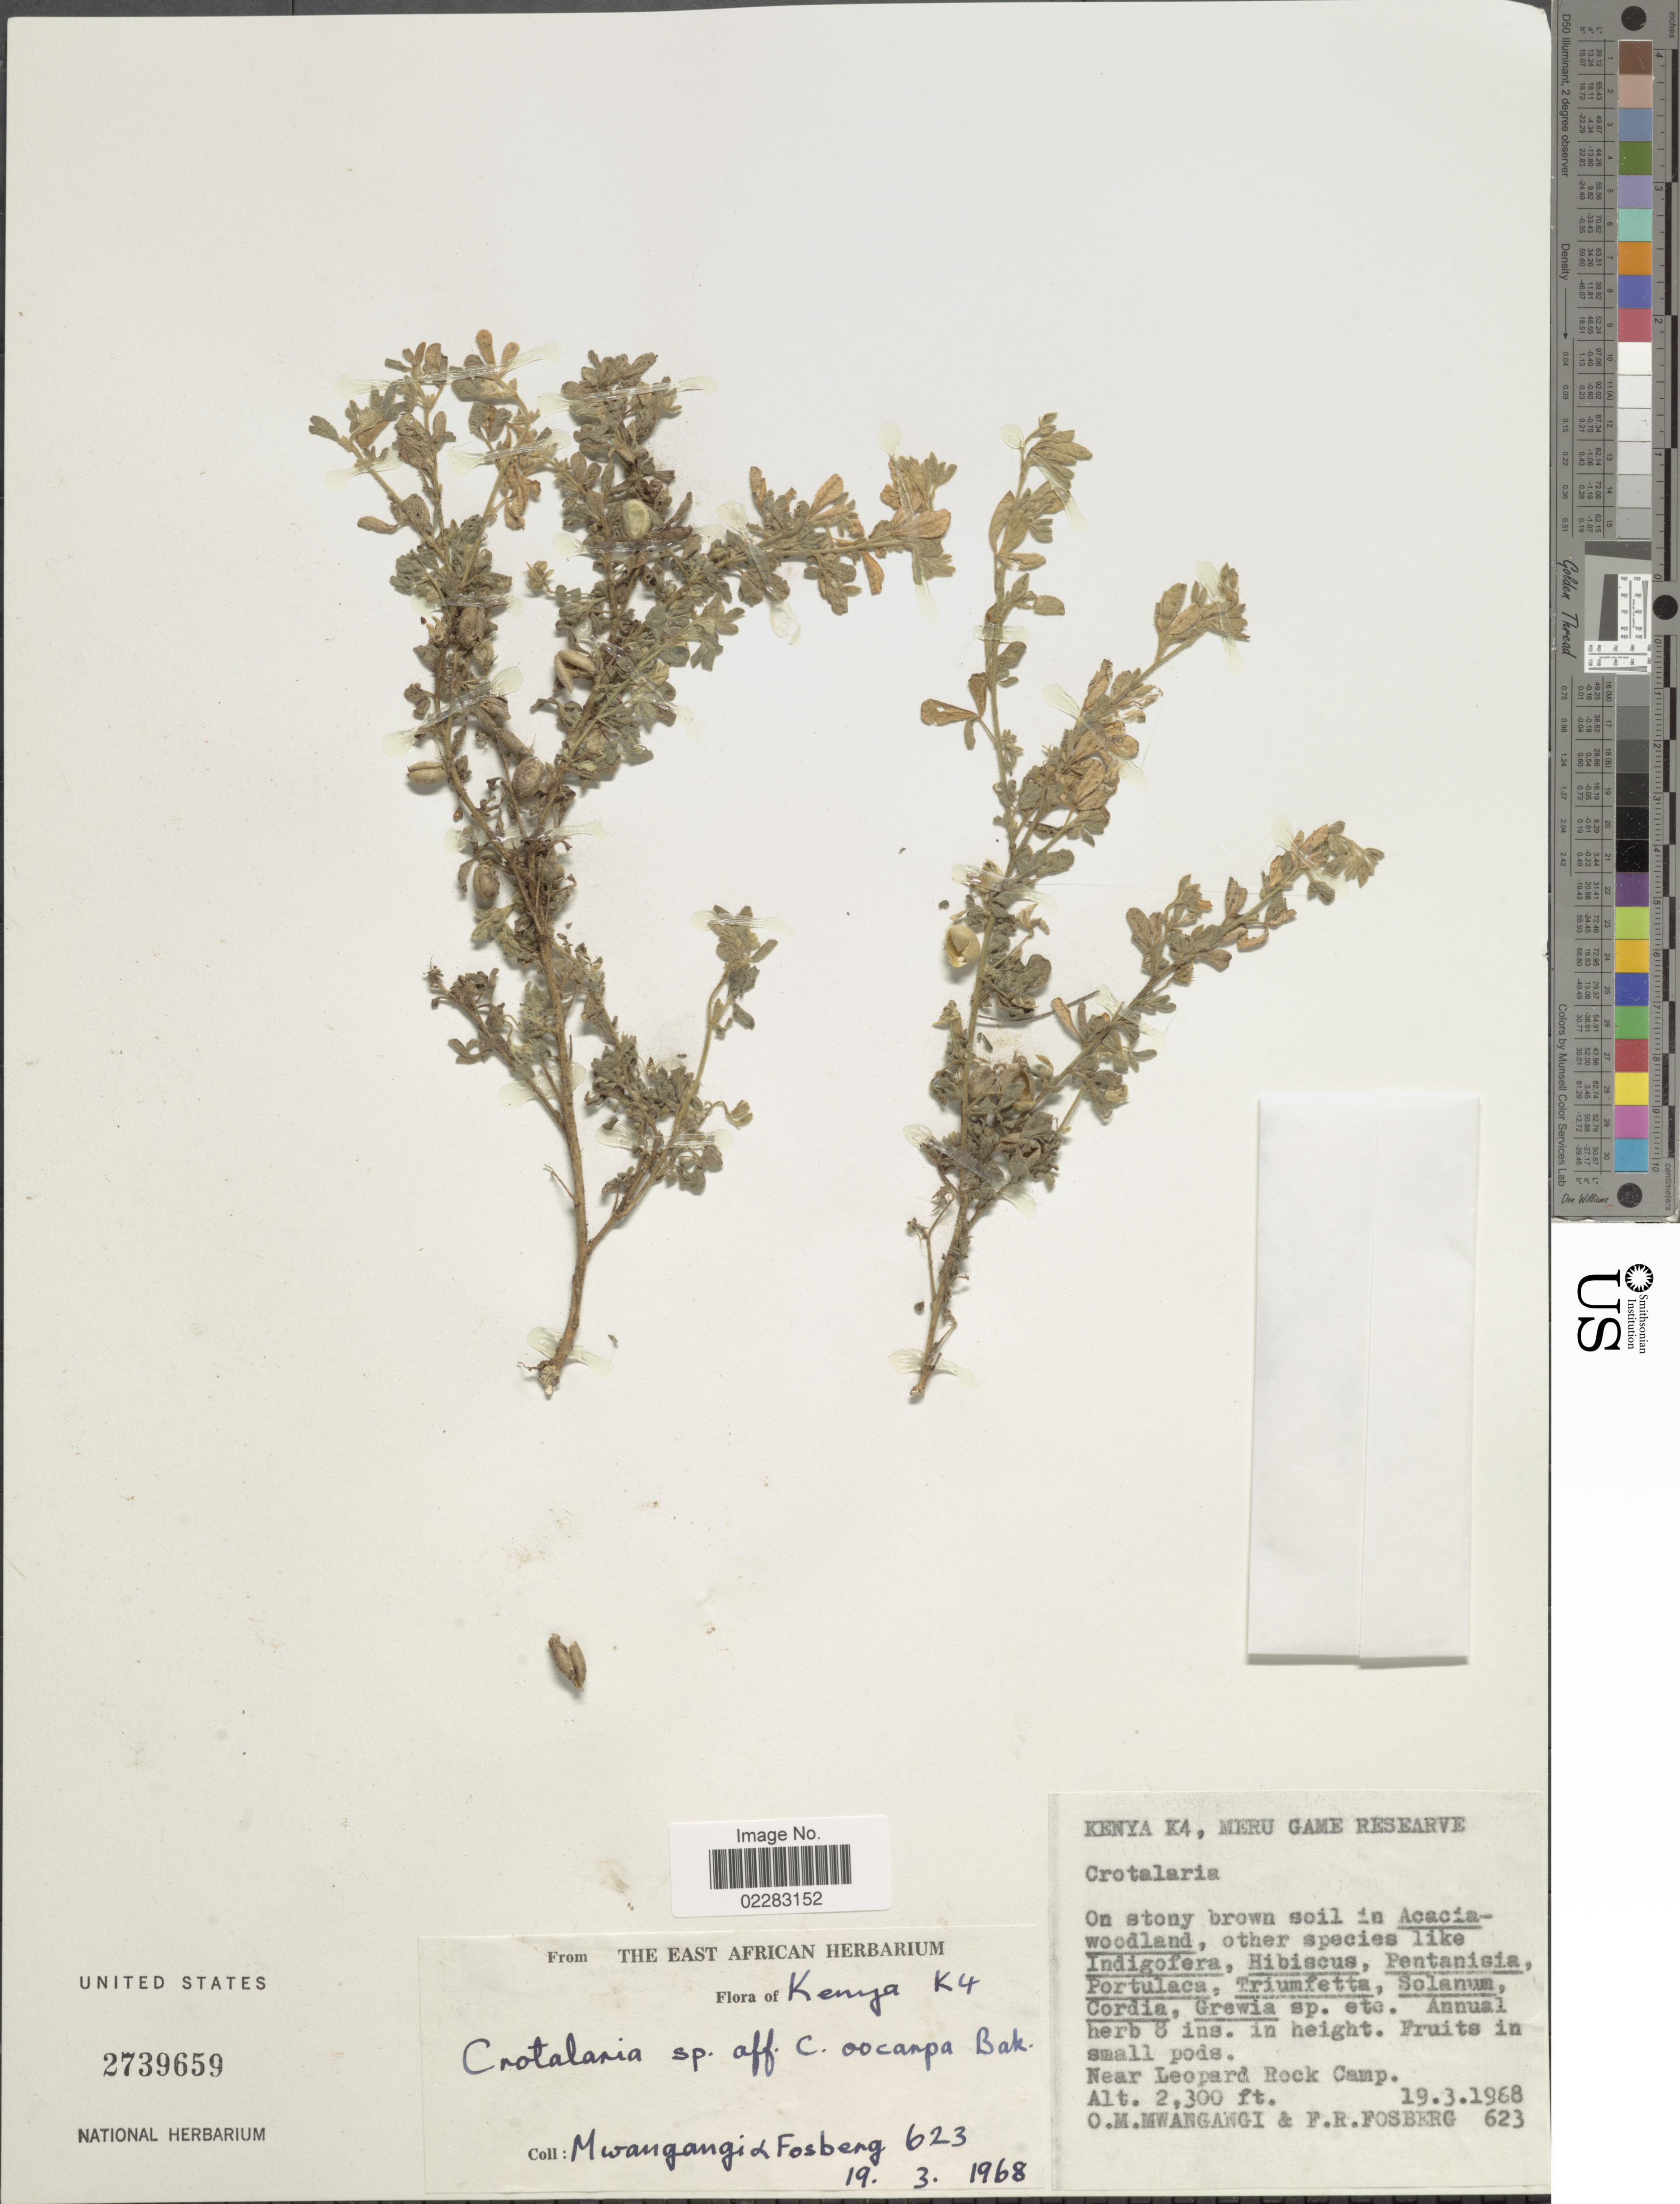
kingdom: Plantae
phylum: Tracheophyta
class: Magnoliopsida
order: Fabales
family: Fabaceae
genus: Crotalaria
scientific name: Crotalaria oocarpa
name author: Baker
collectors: O. M. Mwangangi & F. R. Fosberg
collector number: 623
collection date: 1968-03-19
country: Kenya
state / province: Meru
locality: K4, Meru Game Reserve, near Leopard Rock Camp.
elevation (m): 701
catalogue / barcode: US 2739659